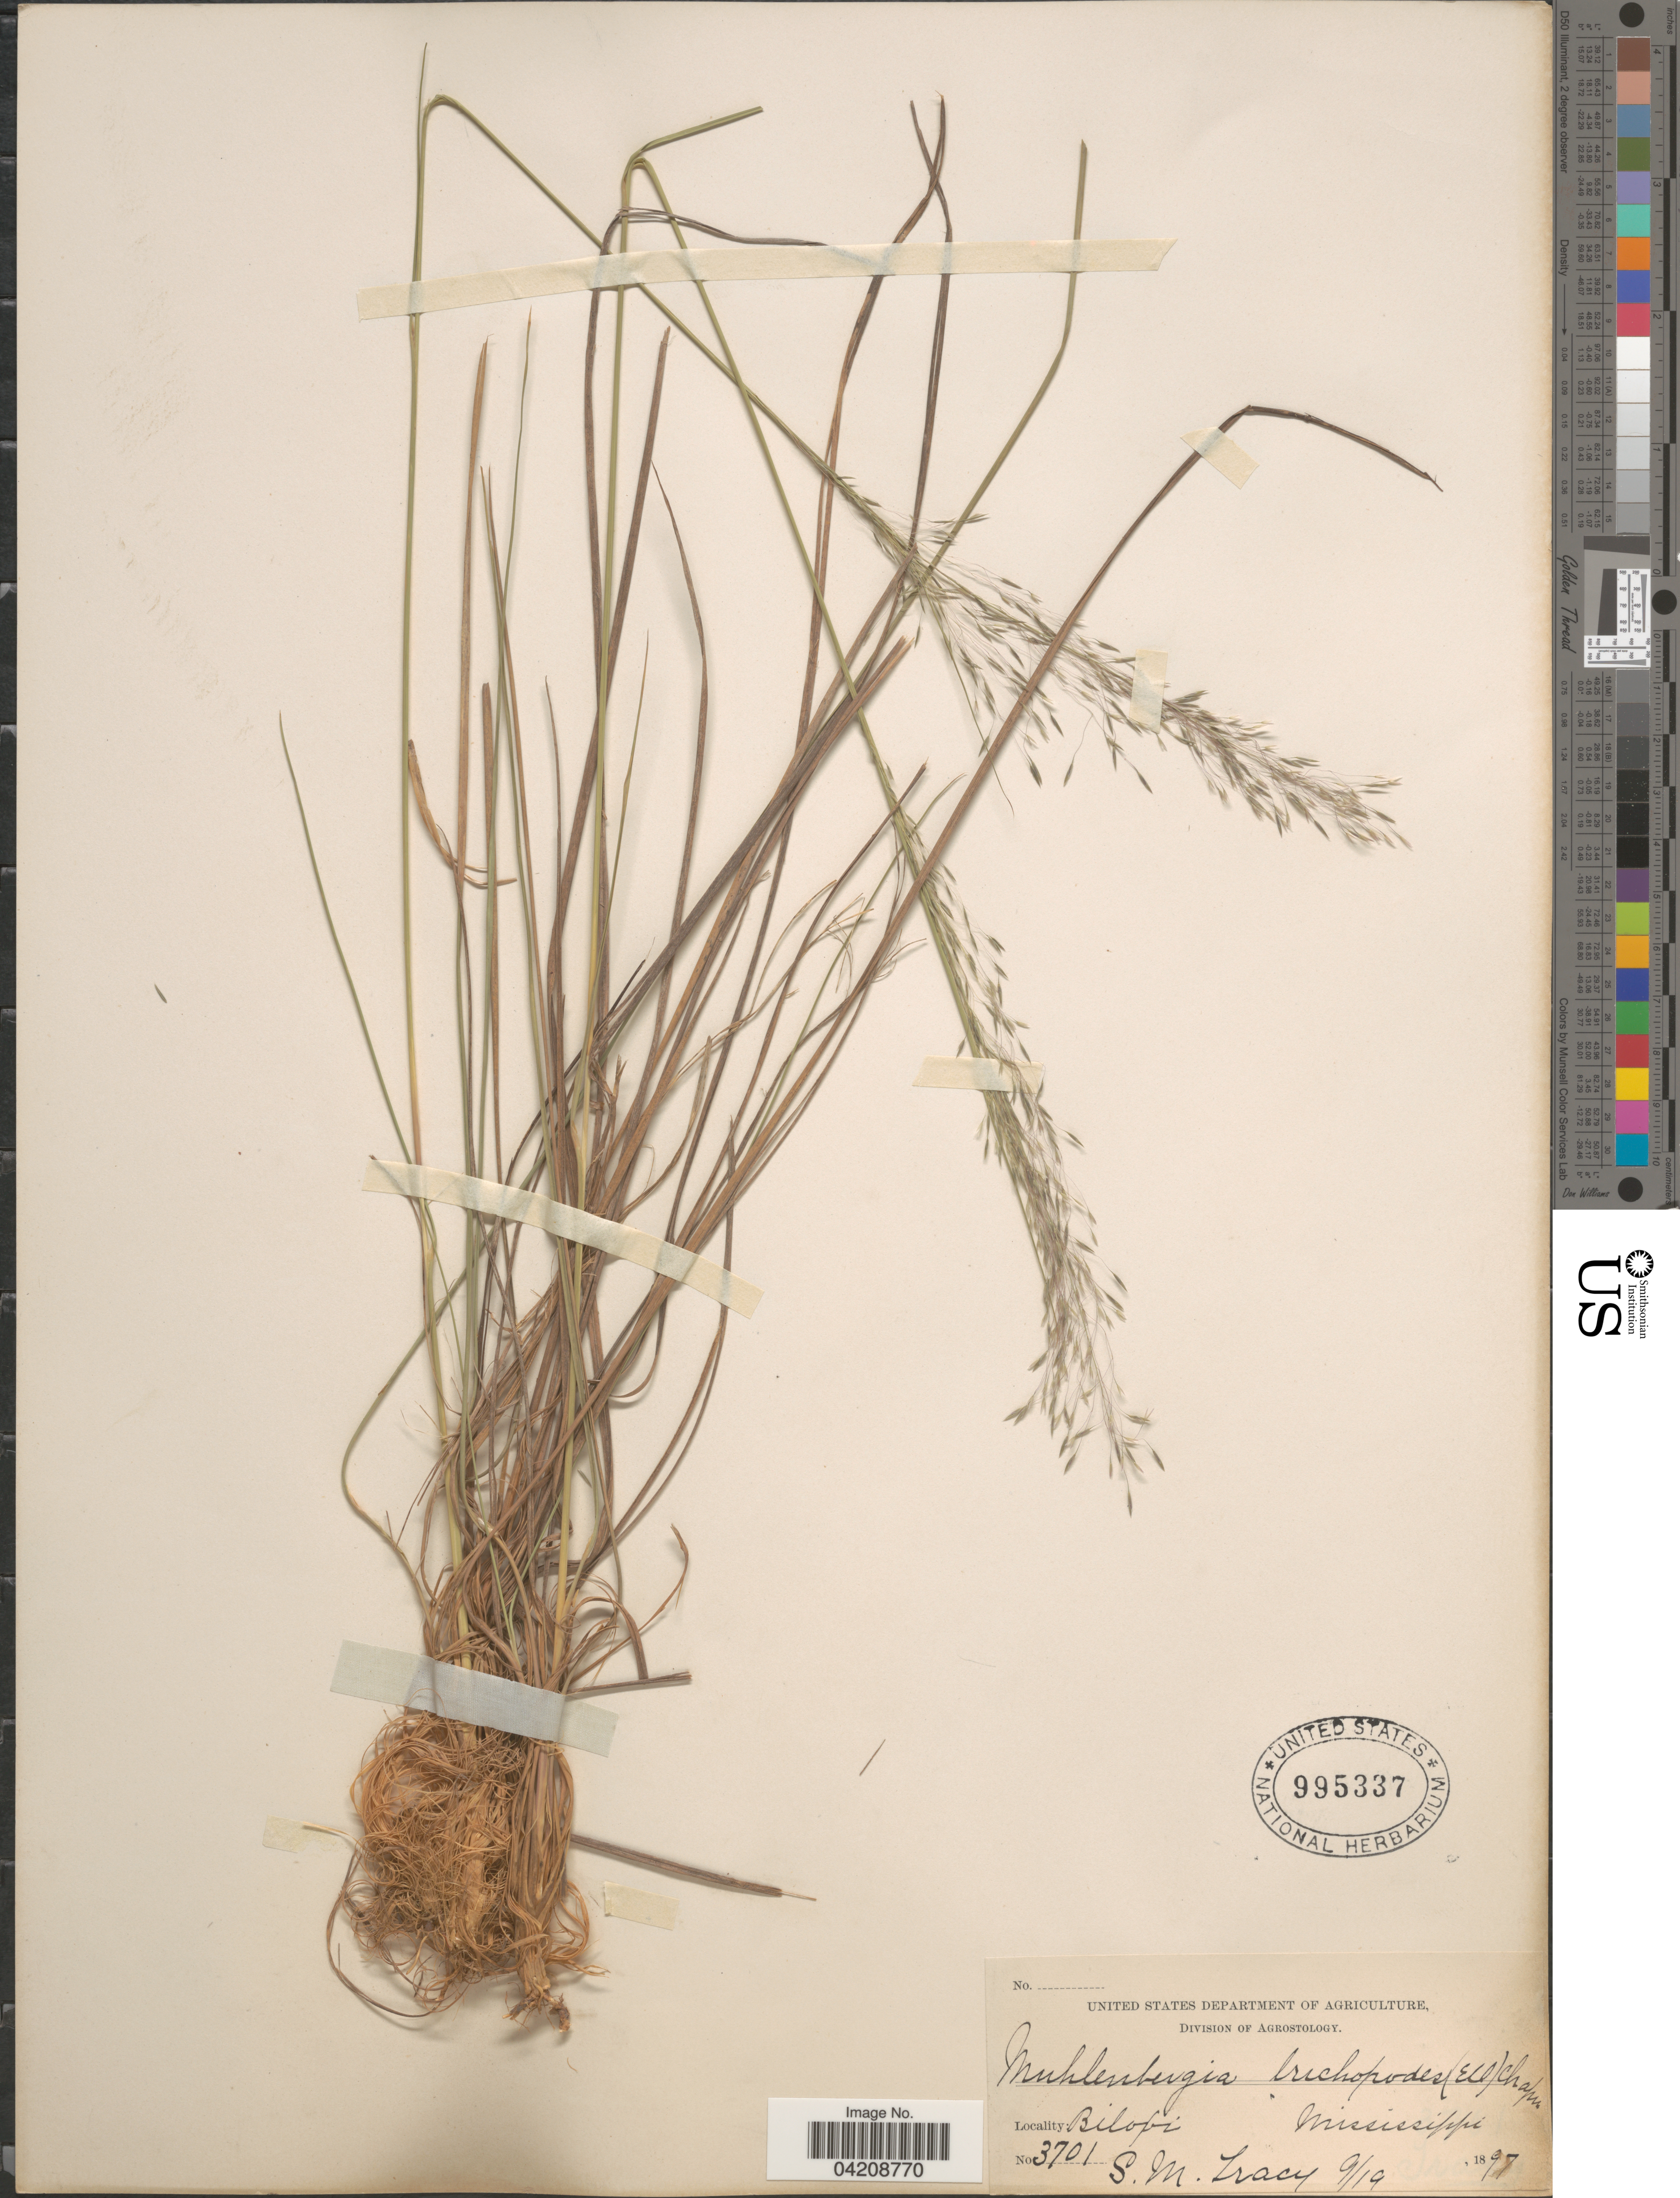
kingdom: Plantae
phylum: Tracheophyta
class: Liliopsida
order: Poales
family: Poaceae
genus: Muhlenbergia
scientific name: Muhlenbergia expansa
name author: Trin.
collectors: S. M. Tracy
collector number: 3701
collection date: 1897-09-19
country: United States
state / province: Mississippi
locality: Biloxi.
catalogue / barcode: US 995337